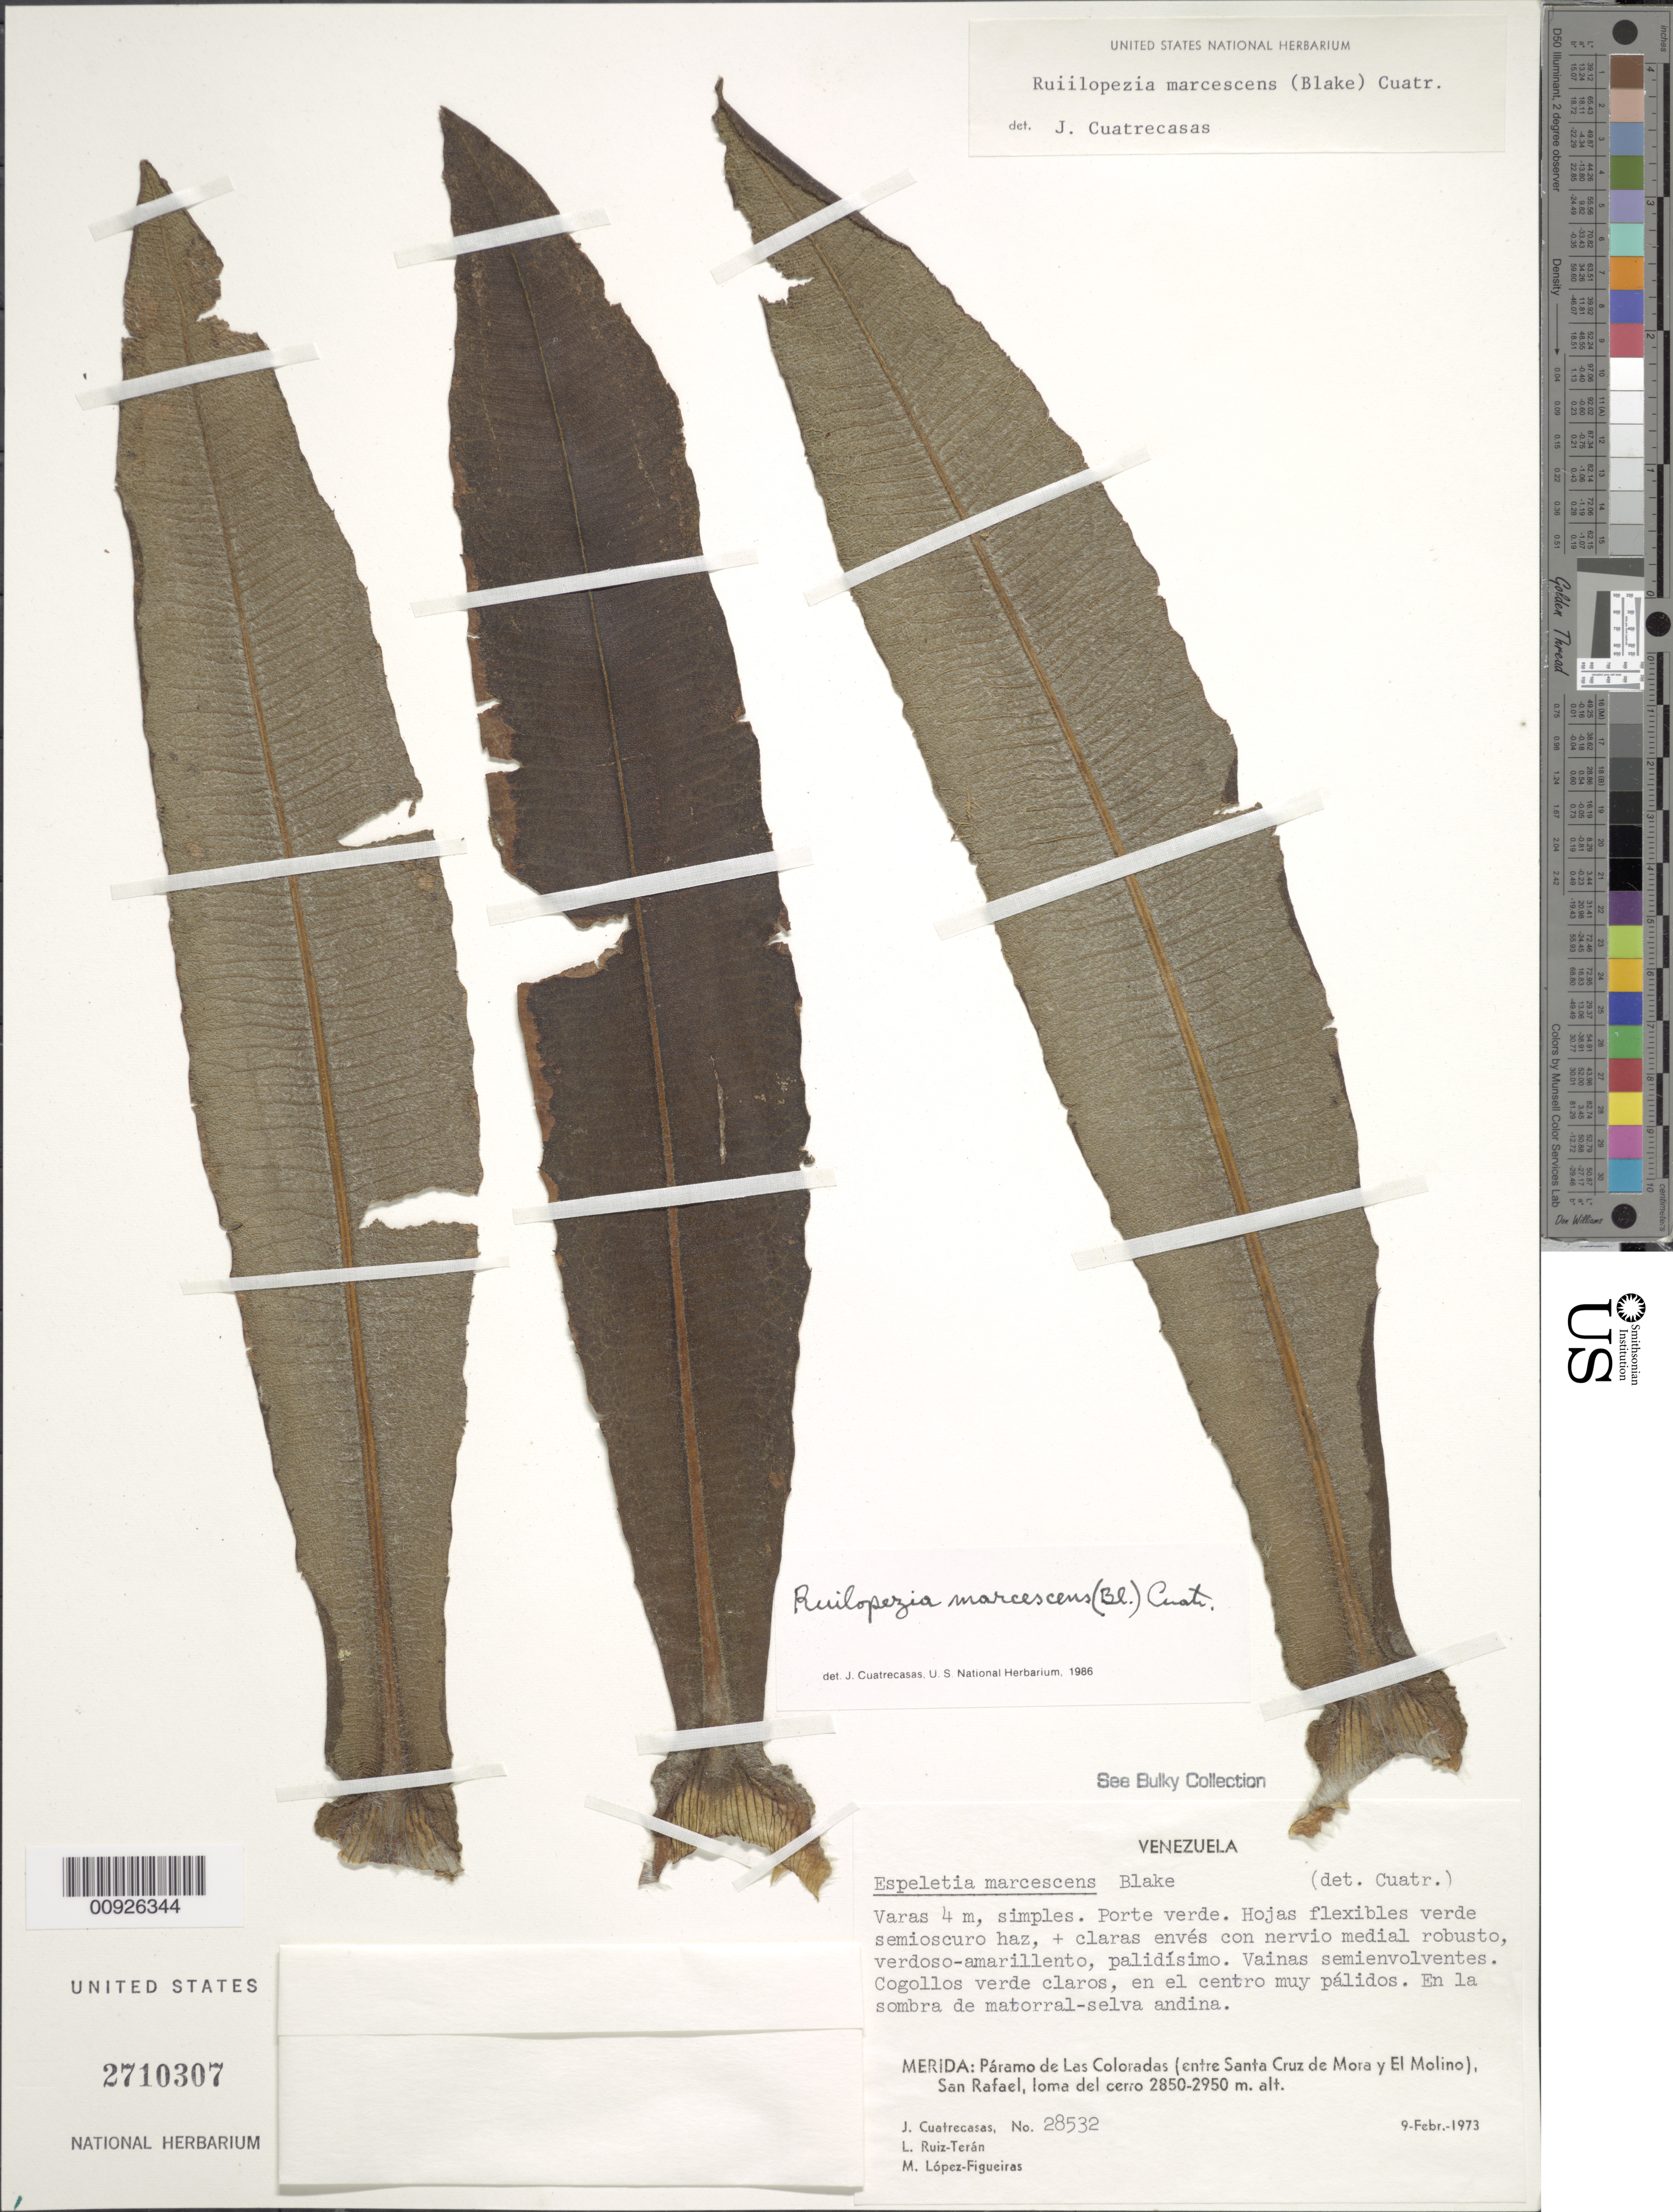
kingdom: Plantae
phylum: Tracheophyta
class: Magnoliopsida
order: Asterales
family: Asteraceae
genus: Ruilopezia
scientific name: Ruilopezia marcescens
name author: (S.F. Blake) Cuatrec.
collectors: J. Cuatrecasas, L. E. Ruíz-Terán & M. López Figueiras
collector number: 28532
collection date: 1973-02-09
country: Venezuela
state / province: Mérida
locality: P. de las Coloradas. Entre Santa Cruz de Mora y El Molino, San Rafael, loma del Cerro.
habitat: En la sombra de matorral-selva andina.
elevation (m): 2850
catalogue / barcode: US 2710307